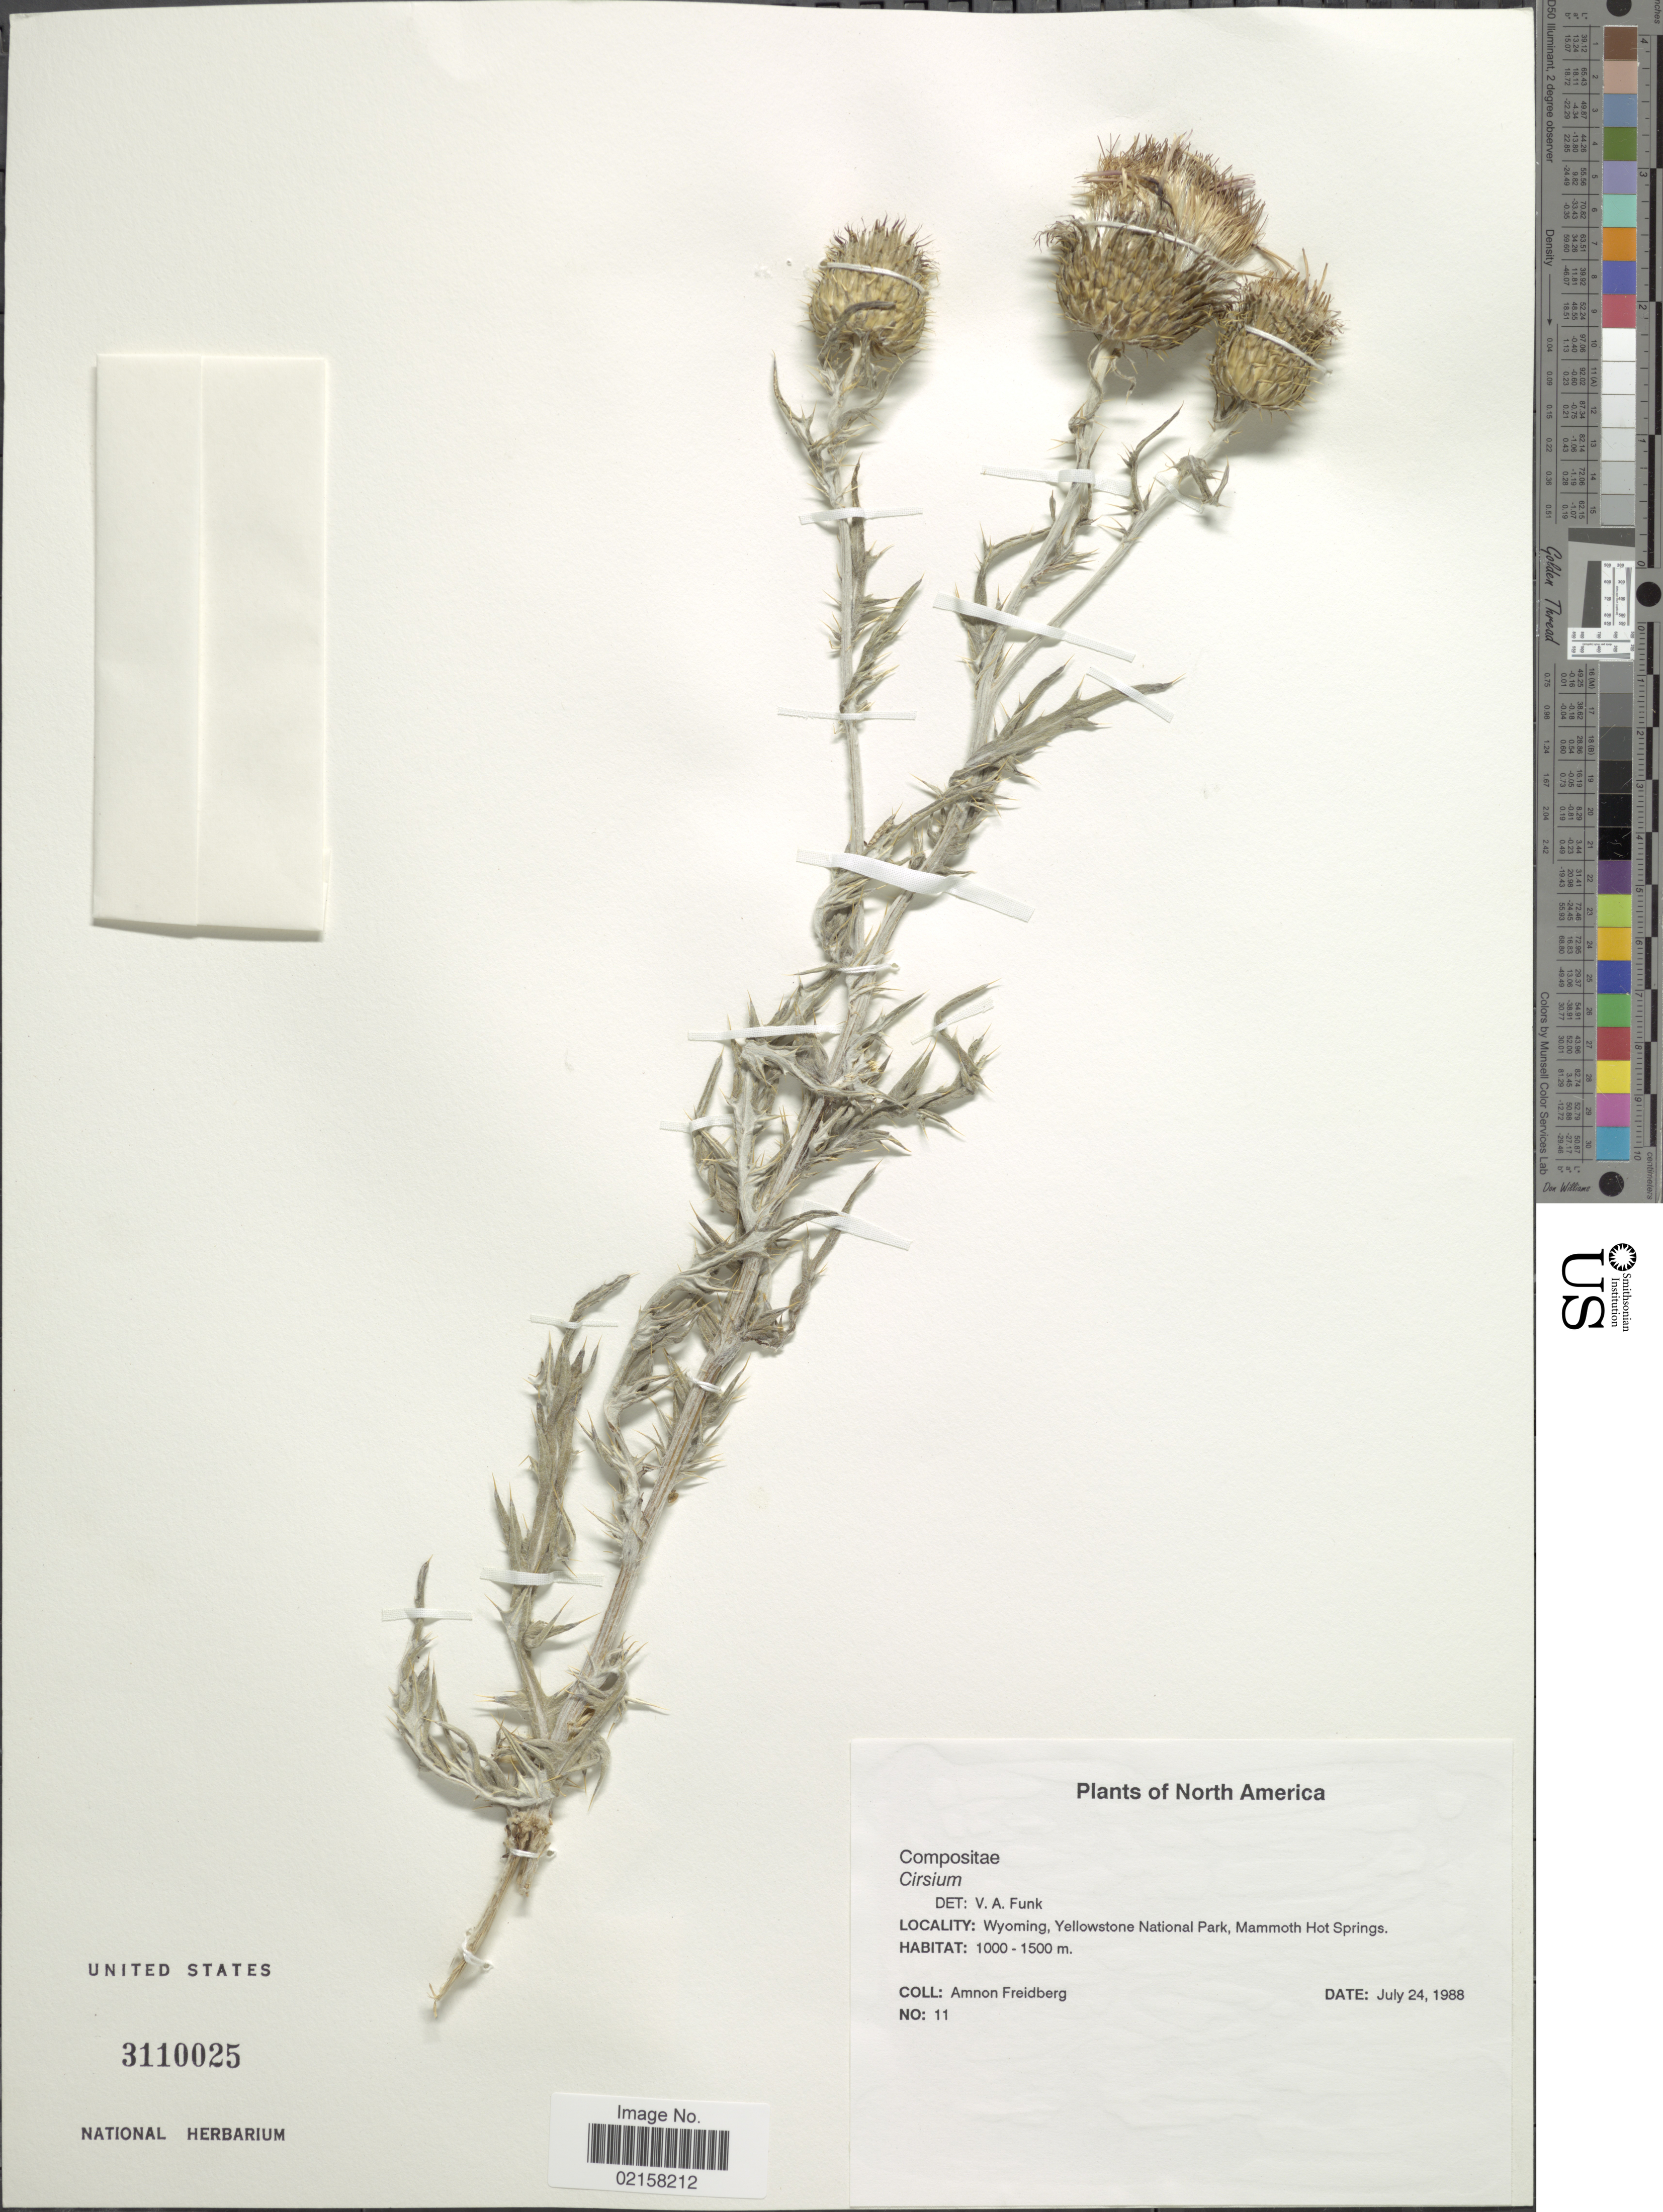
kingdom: Plantae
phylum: Tracheophyta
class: Magnoliopsida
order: Asterales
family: Asteraceae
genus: Cirsium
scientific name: Cirsium sp.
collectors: A. Freidberg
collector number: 11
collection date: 1988-07-24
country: United States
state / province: Wyoming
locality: Yellowstone National Park, Mammoth Hot Springs.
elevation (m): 1000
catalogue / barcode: US 3110025